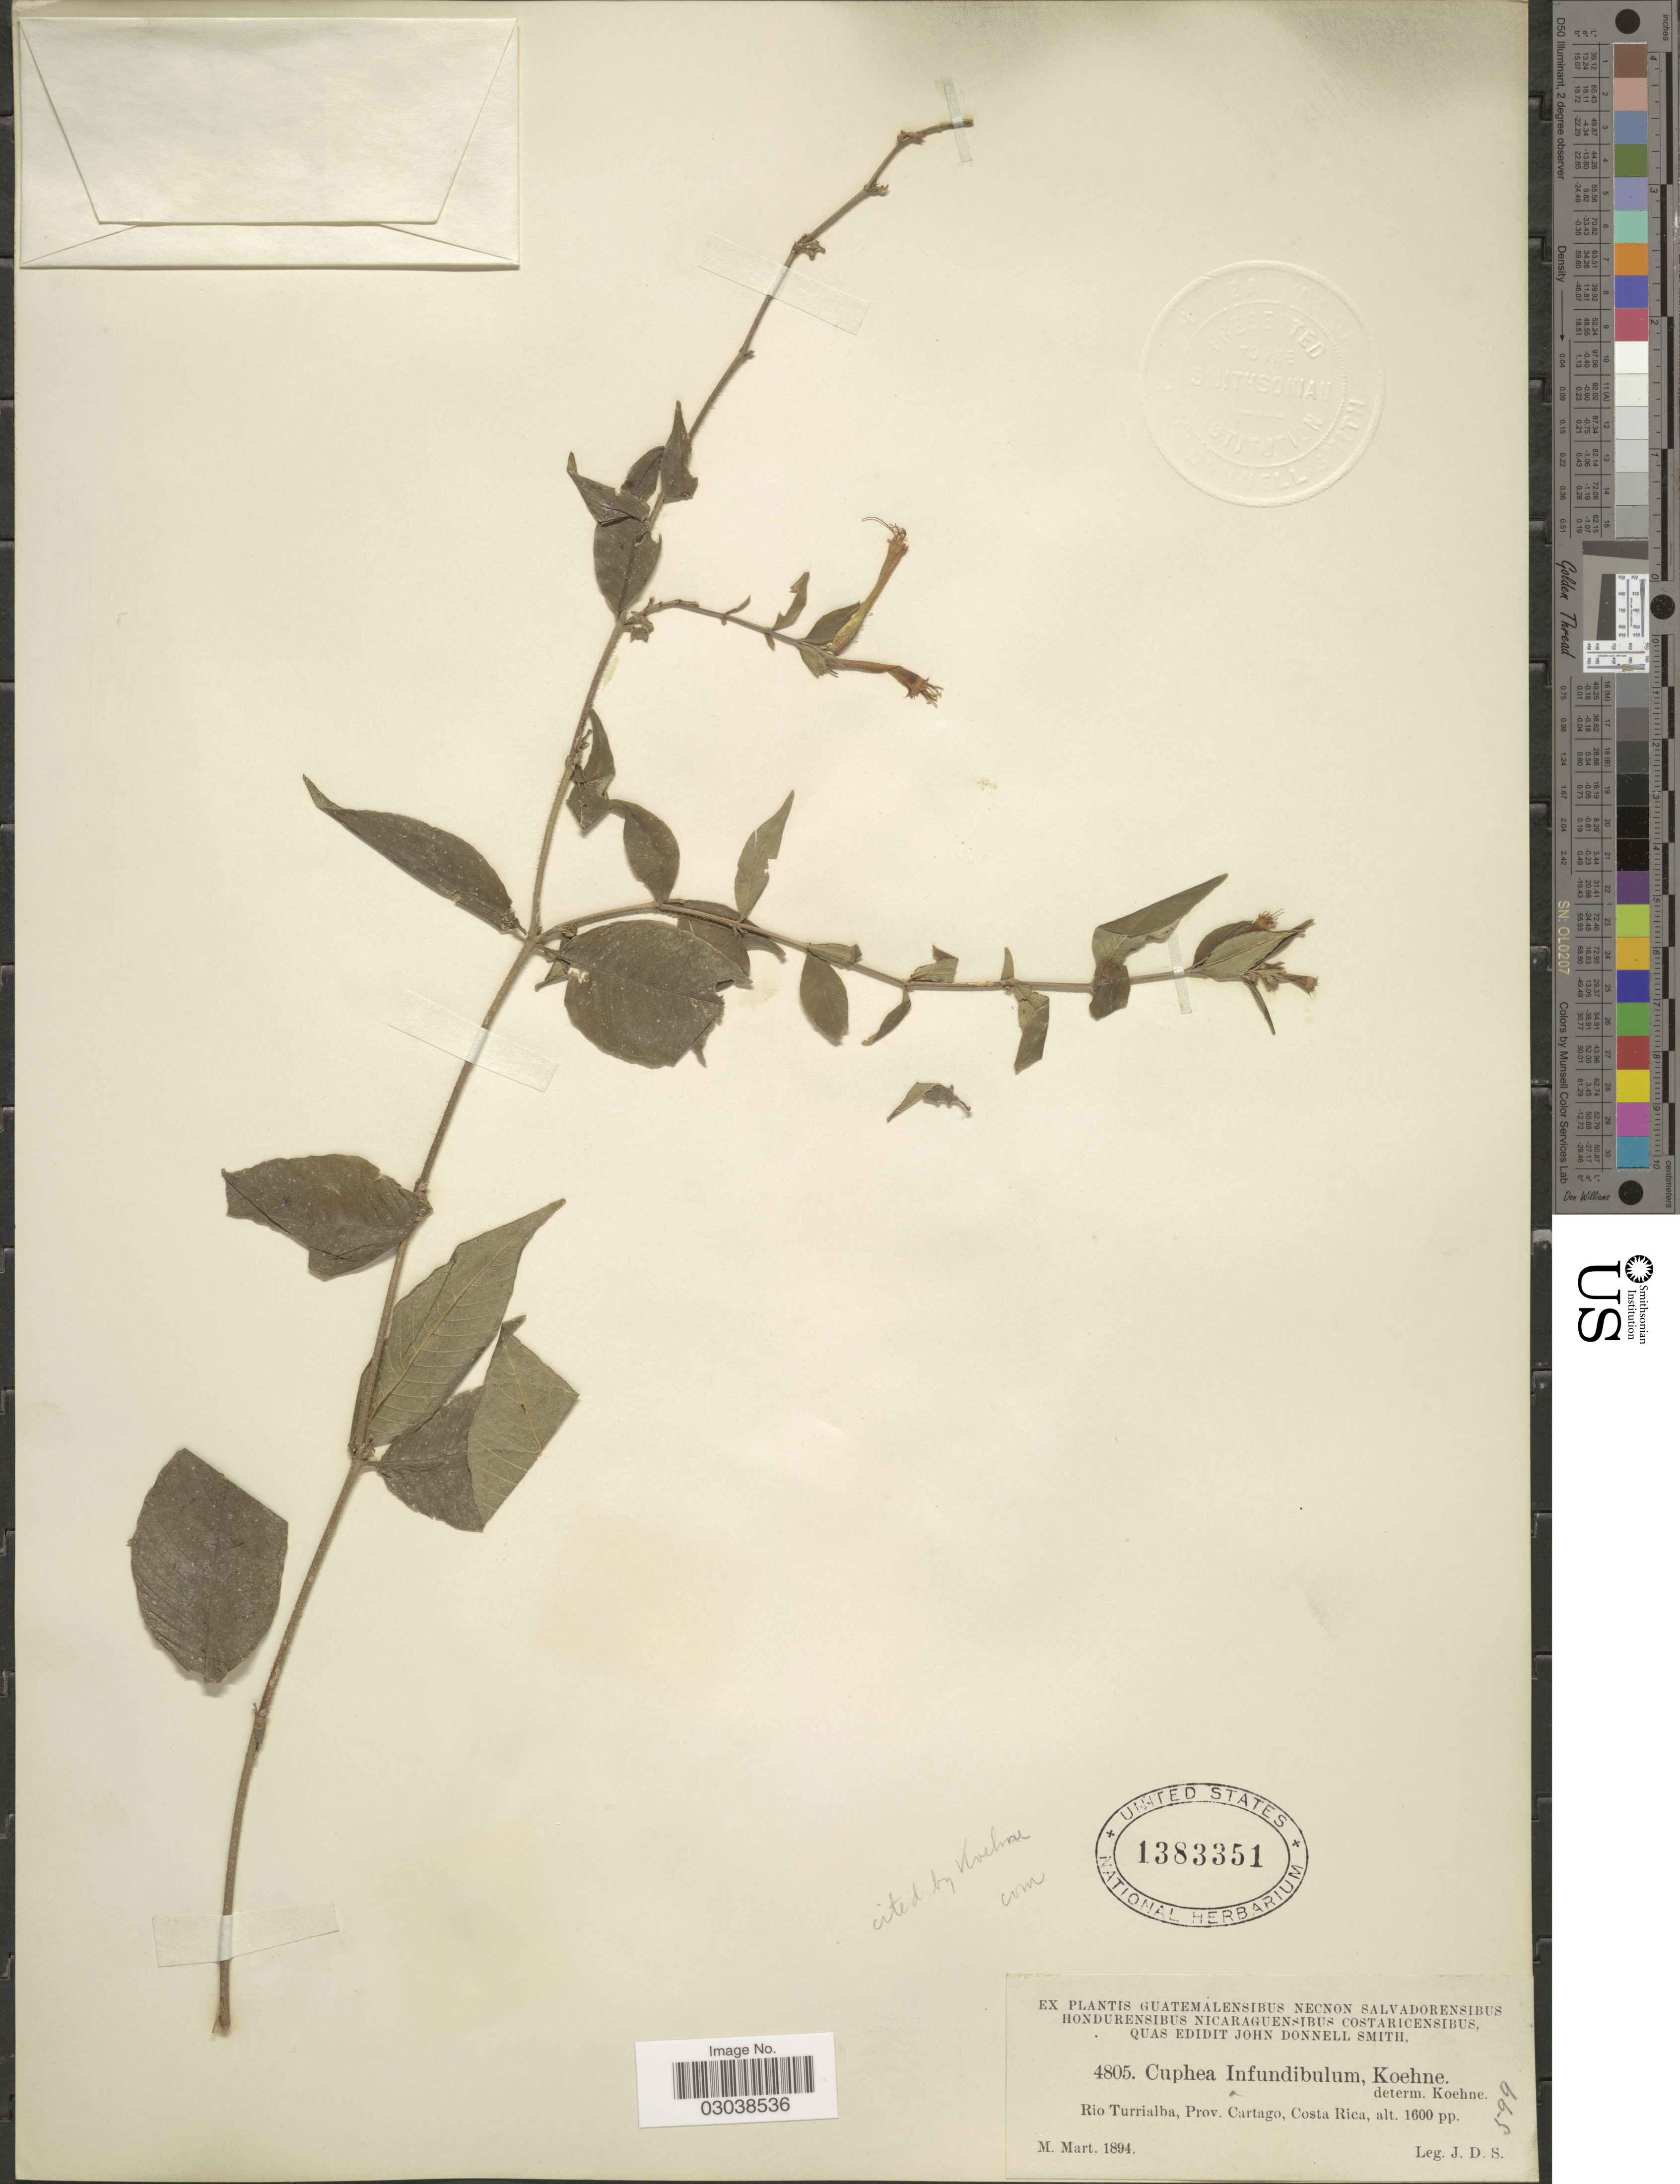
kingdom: Plantae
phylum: Tracheophyta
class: Magnoliopsida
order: Myrtales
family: Lythraceae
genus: Cuphea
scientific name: Cuphea infundibulum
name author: Koehne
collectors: J. Donnell Smith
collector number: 4805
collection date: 1894-03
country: Costa Rica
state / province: Cartago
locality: Rio Turrialba, Prov. Cartago.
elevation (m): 488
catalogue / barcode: US 1383351